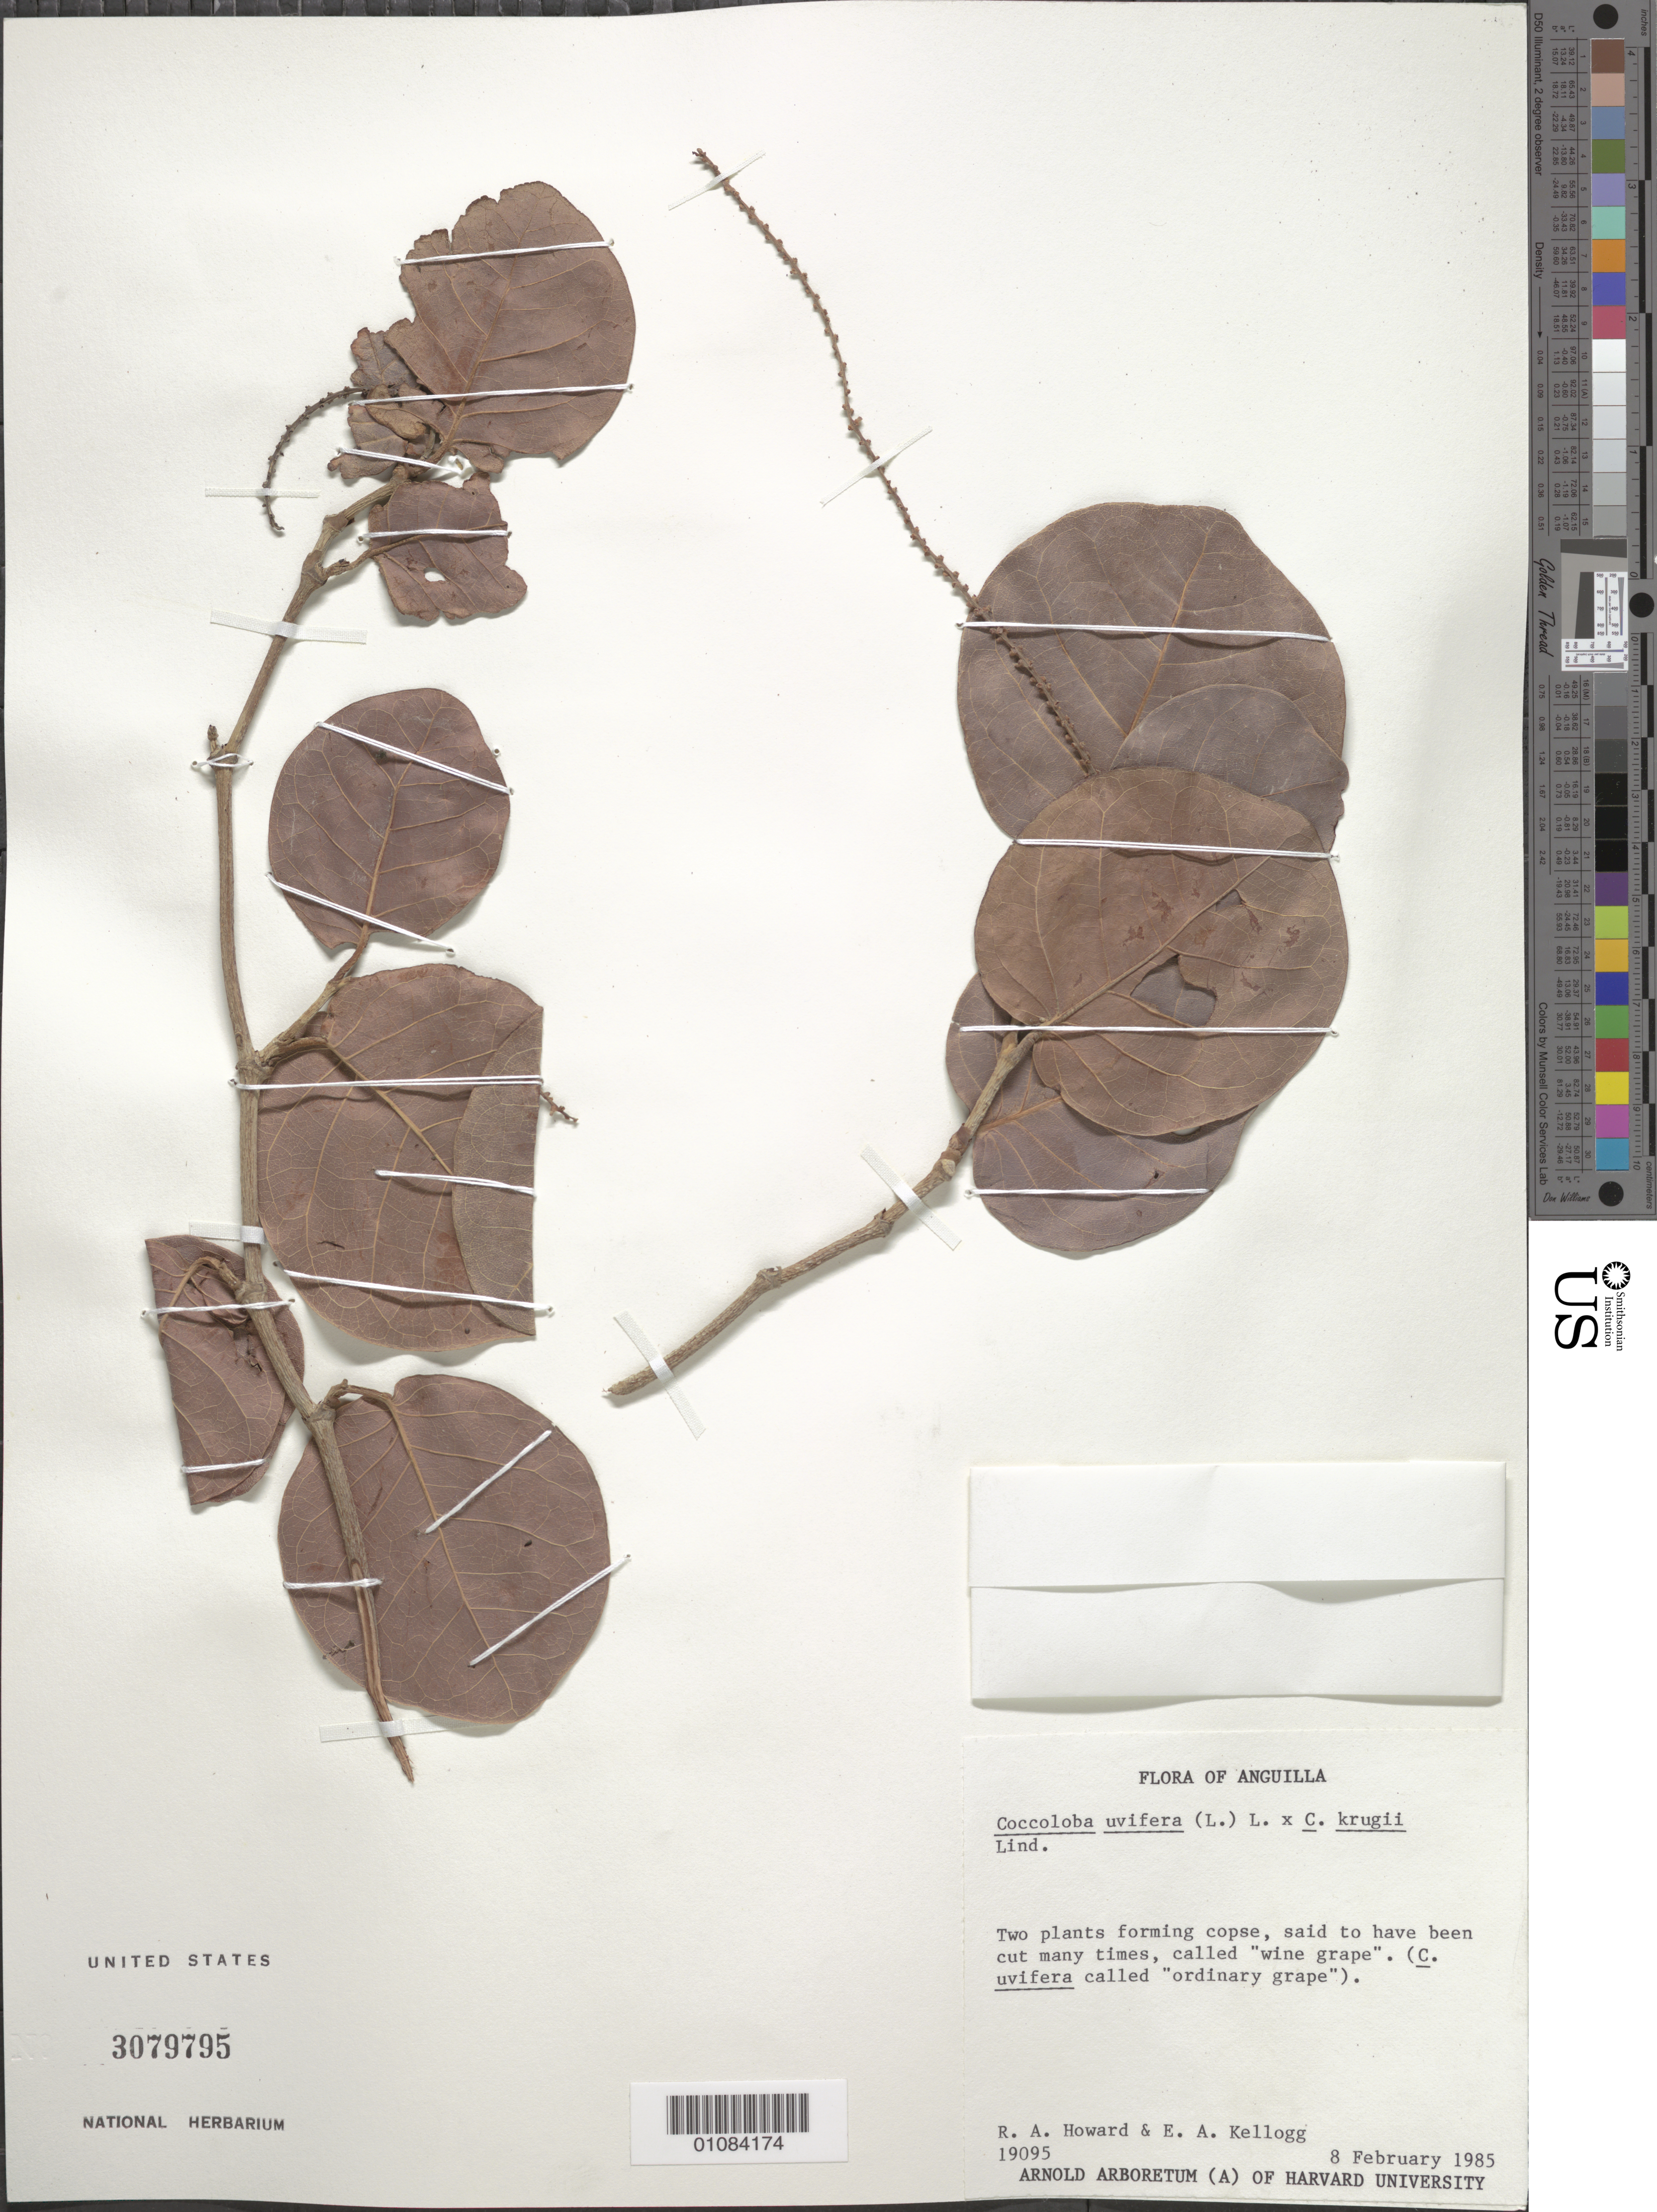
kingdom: Plantae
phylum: Tracheophyta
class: Magnoliopsida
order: Caryophyllales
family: Polygonaceae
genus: Coccoloba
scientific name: Coccoloba uvifera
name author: L.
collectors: R. A. Howard & E. A. Kellogg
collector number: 19095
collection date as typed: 08 Feb 1985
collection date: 1985-02-08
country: Anguilla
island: Anguilla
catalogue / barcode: US 3079795